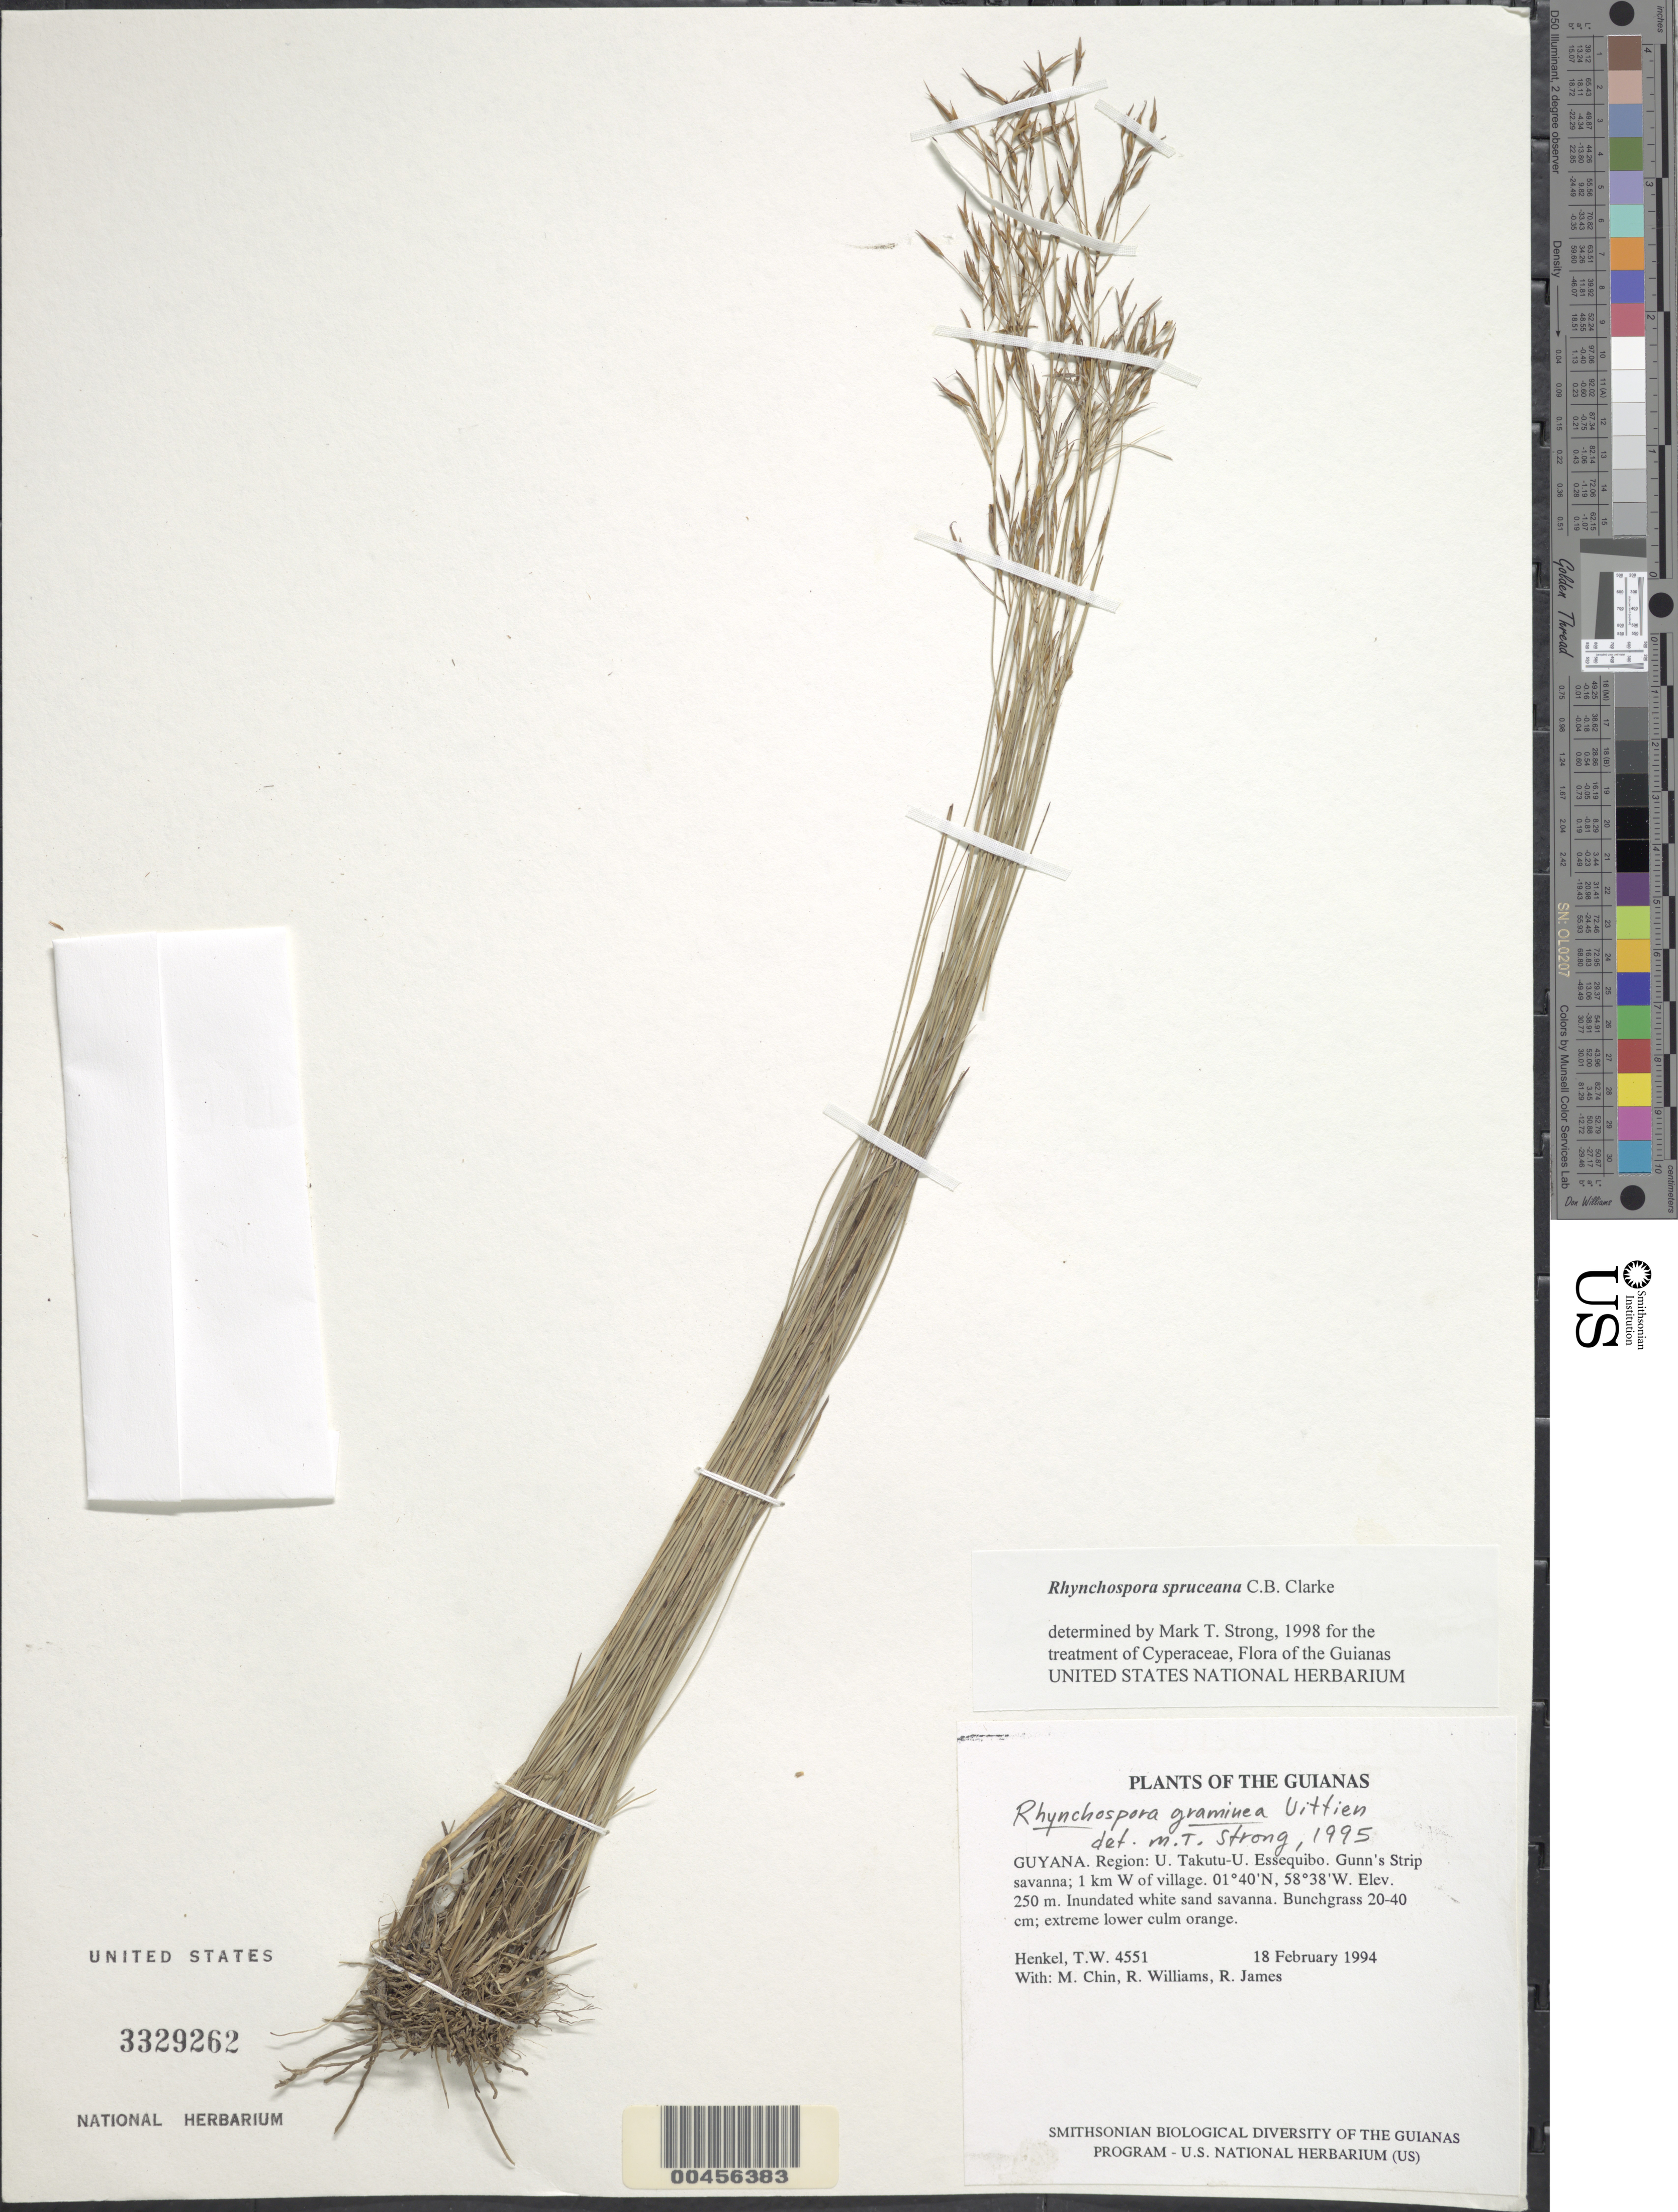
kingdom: Plantae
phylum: Tracheophyta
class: Liliopsida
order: Poales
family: Cyperaceae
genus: Rhynchospora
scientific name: Rhynchospora spruceana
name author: C.B. Clarke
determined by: Strong, Mark T., (BOT), Smithsonian Institution - National Museum of Natural History (UNITED STATES)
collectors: T. Henkel, M. Chin, R. Williams & R. James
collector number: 4551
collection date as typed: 18 February 1994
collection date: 1994-02-18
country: Guyana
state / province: U. Takutu-U. Essequibo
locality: Gunn's Strip savanna; 1 km W of village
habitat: Inundated white sand savanna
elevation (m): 250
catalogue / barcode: US 3329262